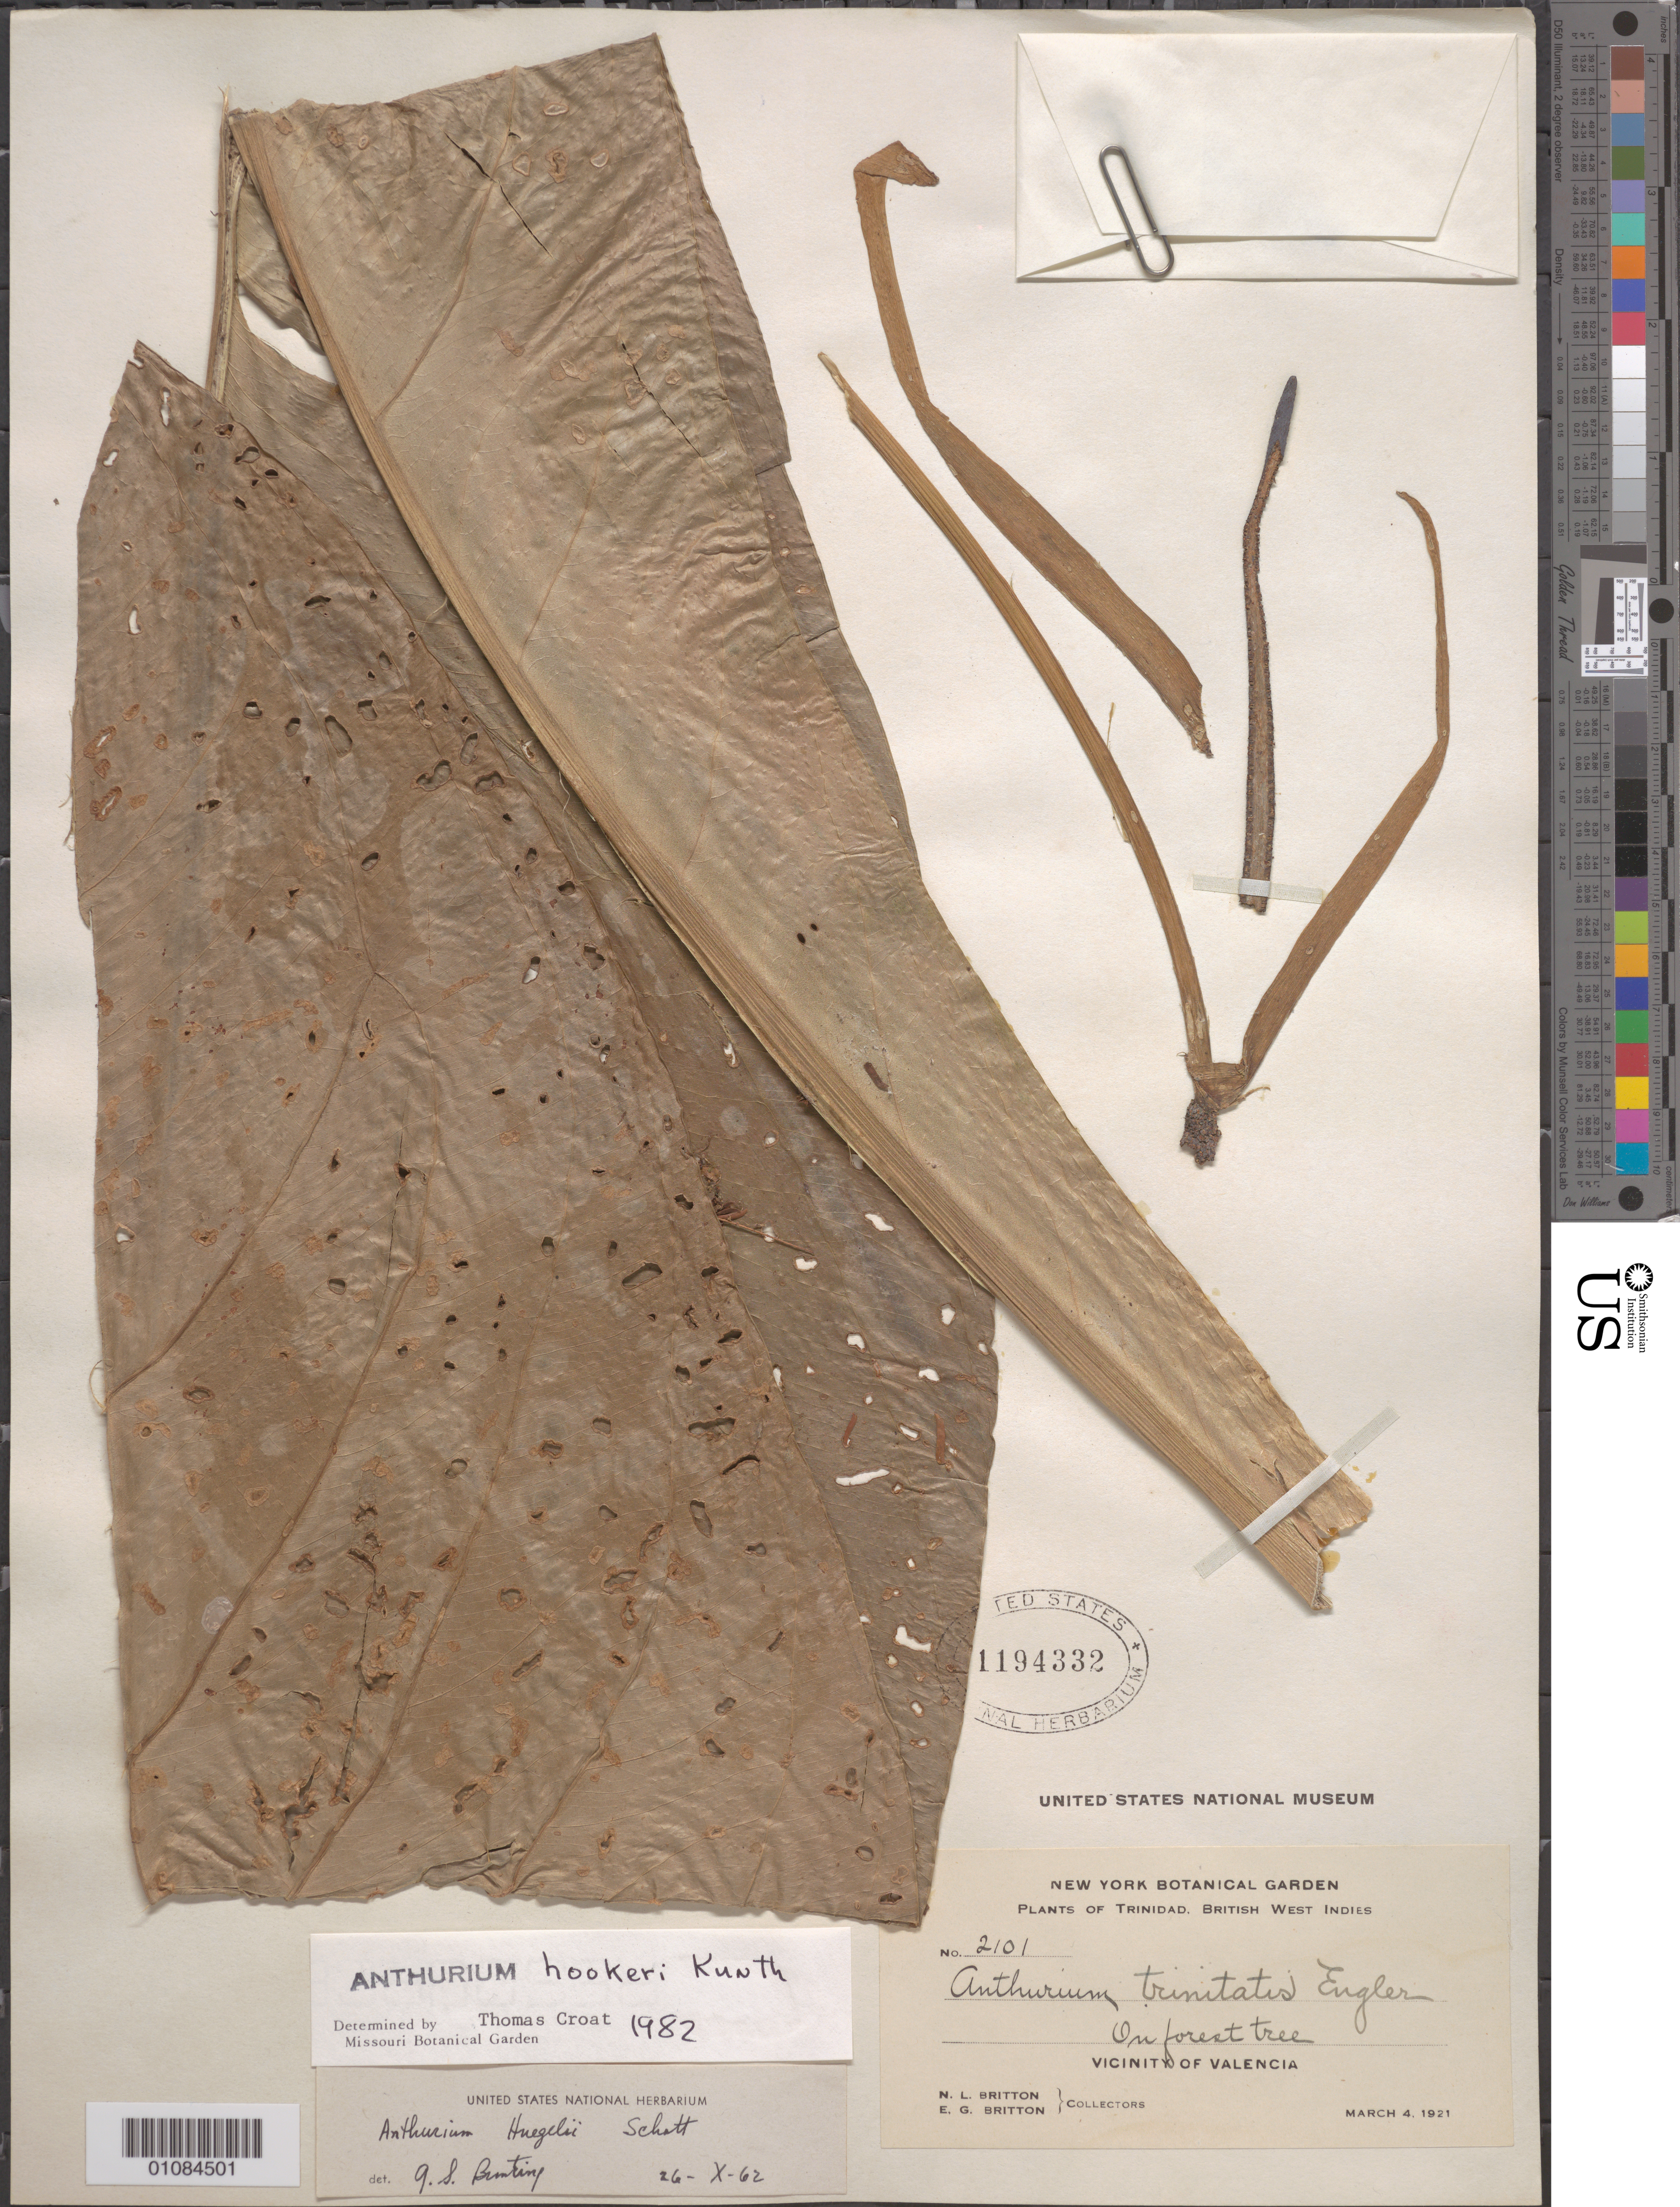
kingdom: Plantae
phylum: Tracheophyta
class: Liliopsida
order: Alismatales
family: Araceae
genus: Anthurium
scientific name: Anthurium hookeri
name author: Kunth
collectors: N. Britton & E. G. Britton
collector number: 2101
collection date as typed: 04 Mar 1921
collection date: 1921-03-04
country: Trinidad and Tobago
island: Trinidad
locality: Vicinity of Valencia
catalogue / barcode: US 1194332